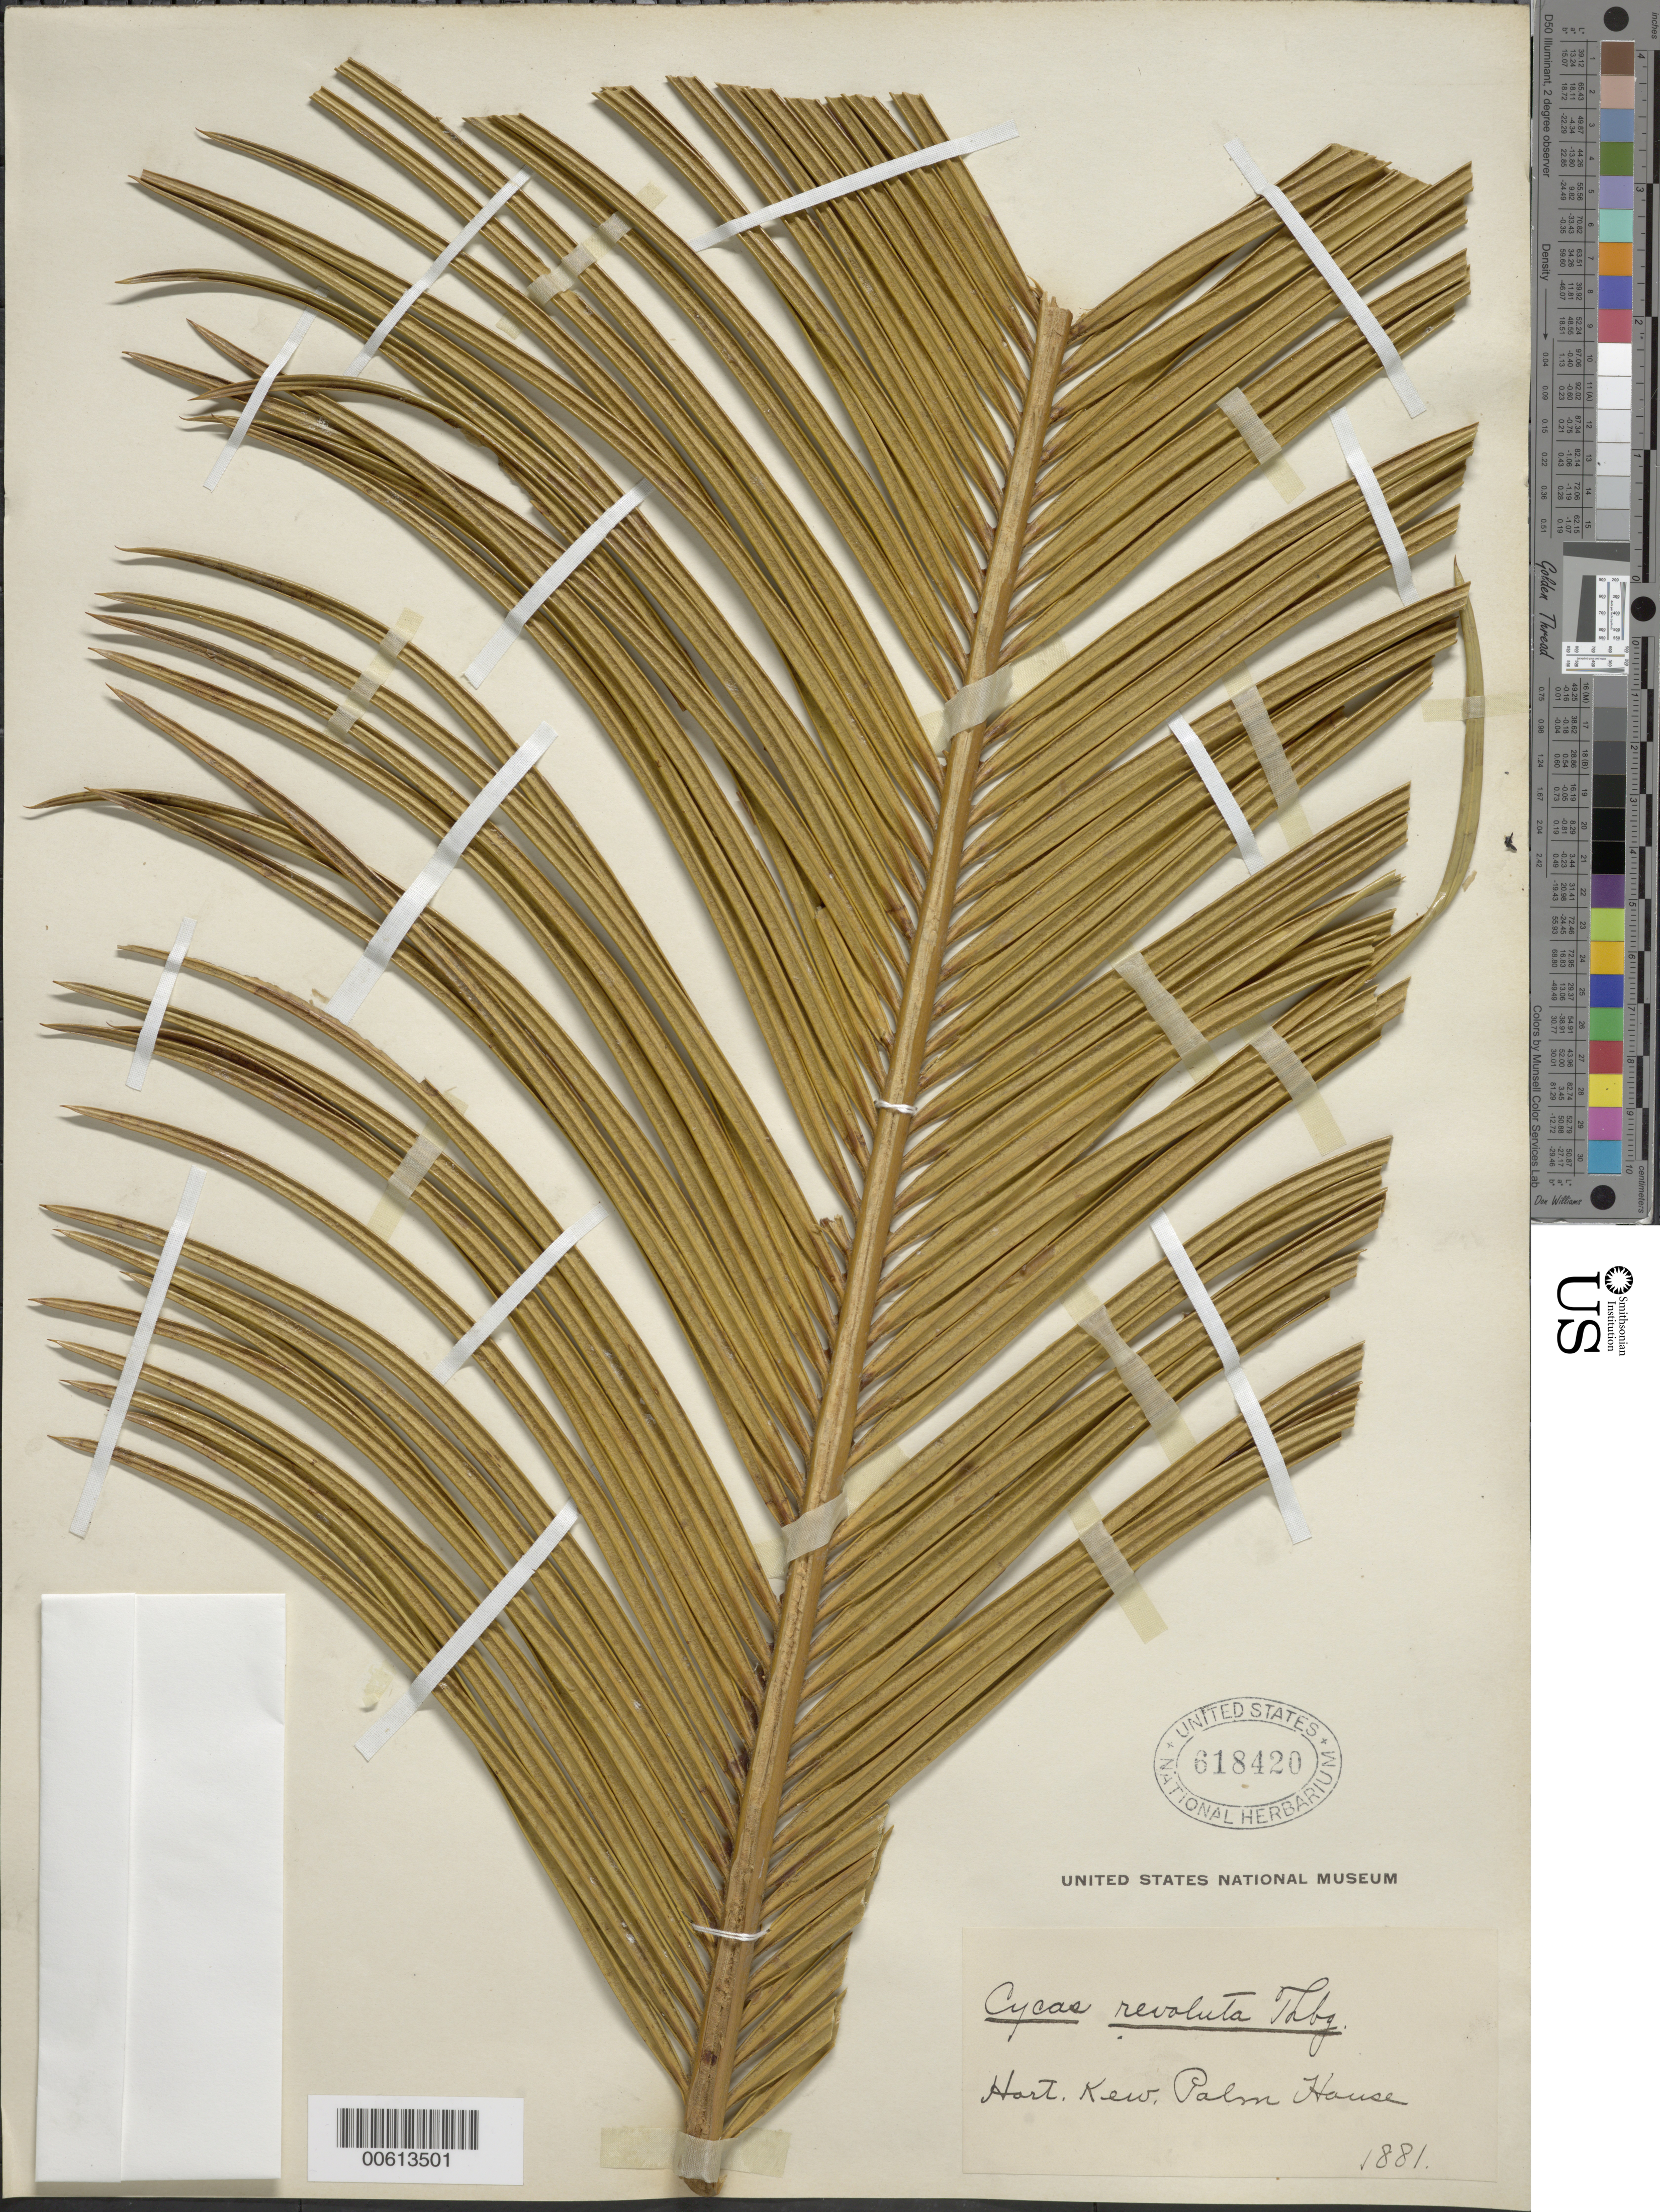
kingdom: Plantae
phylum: Tracheophyta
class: Cycadopsida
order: Cycadales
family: Cycadaceae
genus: Cycas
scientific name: Cycas revoluta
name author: Thunb.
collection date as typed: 1881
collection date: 1881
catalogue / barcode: US 618420